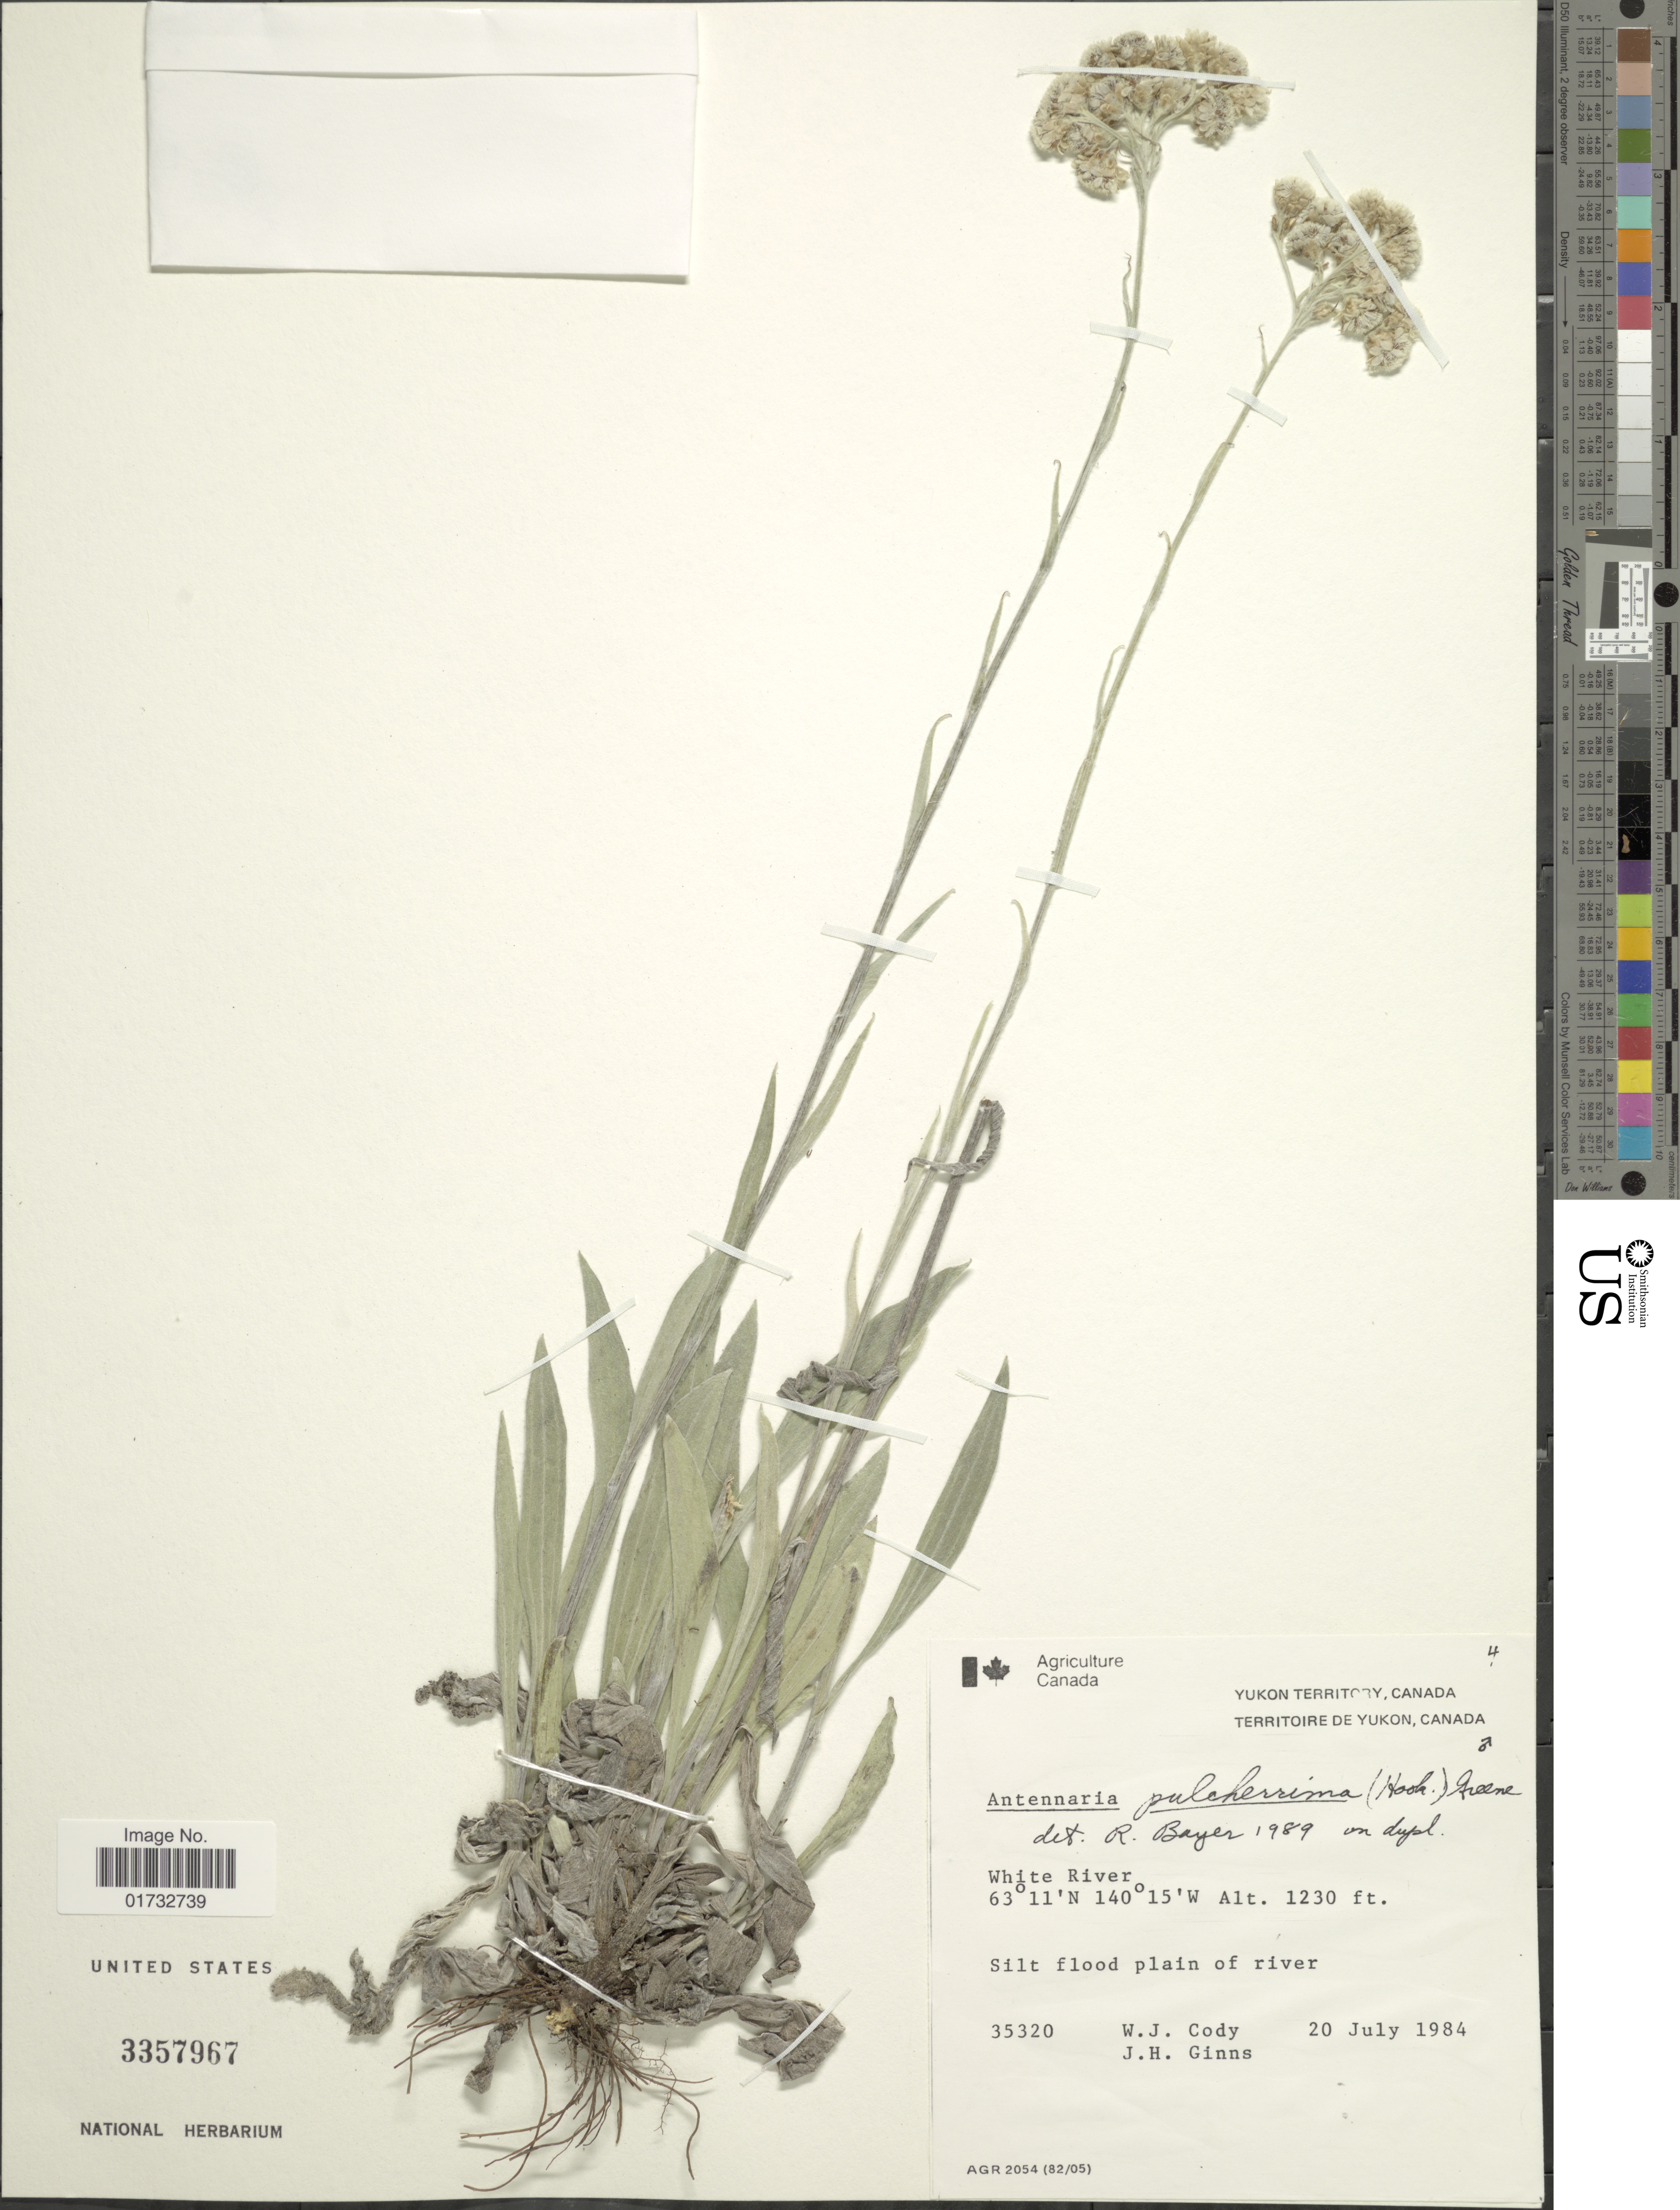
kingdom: Plantae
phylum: Tracheophyta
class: Magnoliopsida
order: Asterales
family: Asteraceae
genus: Antennaria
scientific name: Antennaria pulcherrima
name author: (Hook.) Greene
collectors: W. Cody & J. Ginns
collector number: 35320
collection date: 1984-07-20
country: Canada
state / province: Yukon Territory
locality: White River.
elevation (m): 375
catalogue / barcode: US 3357967